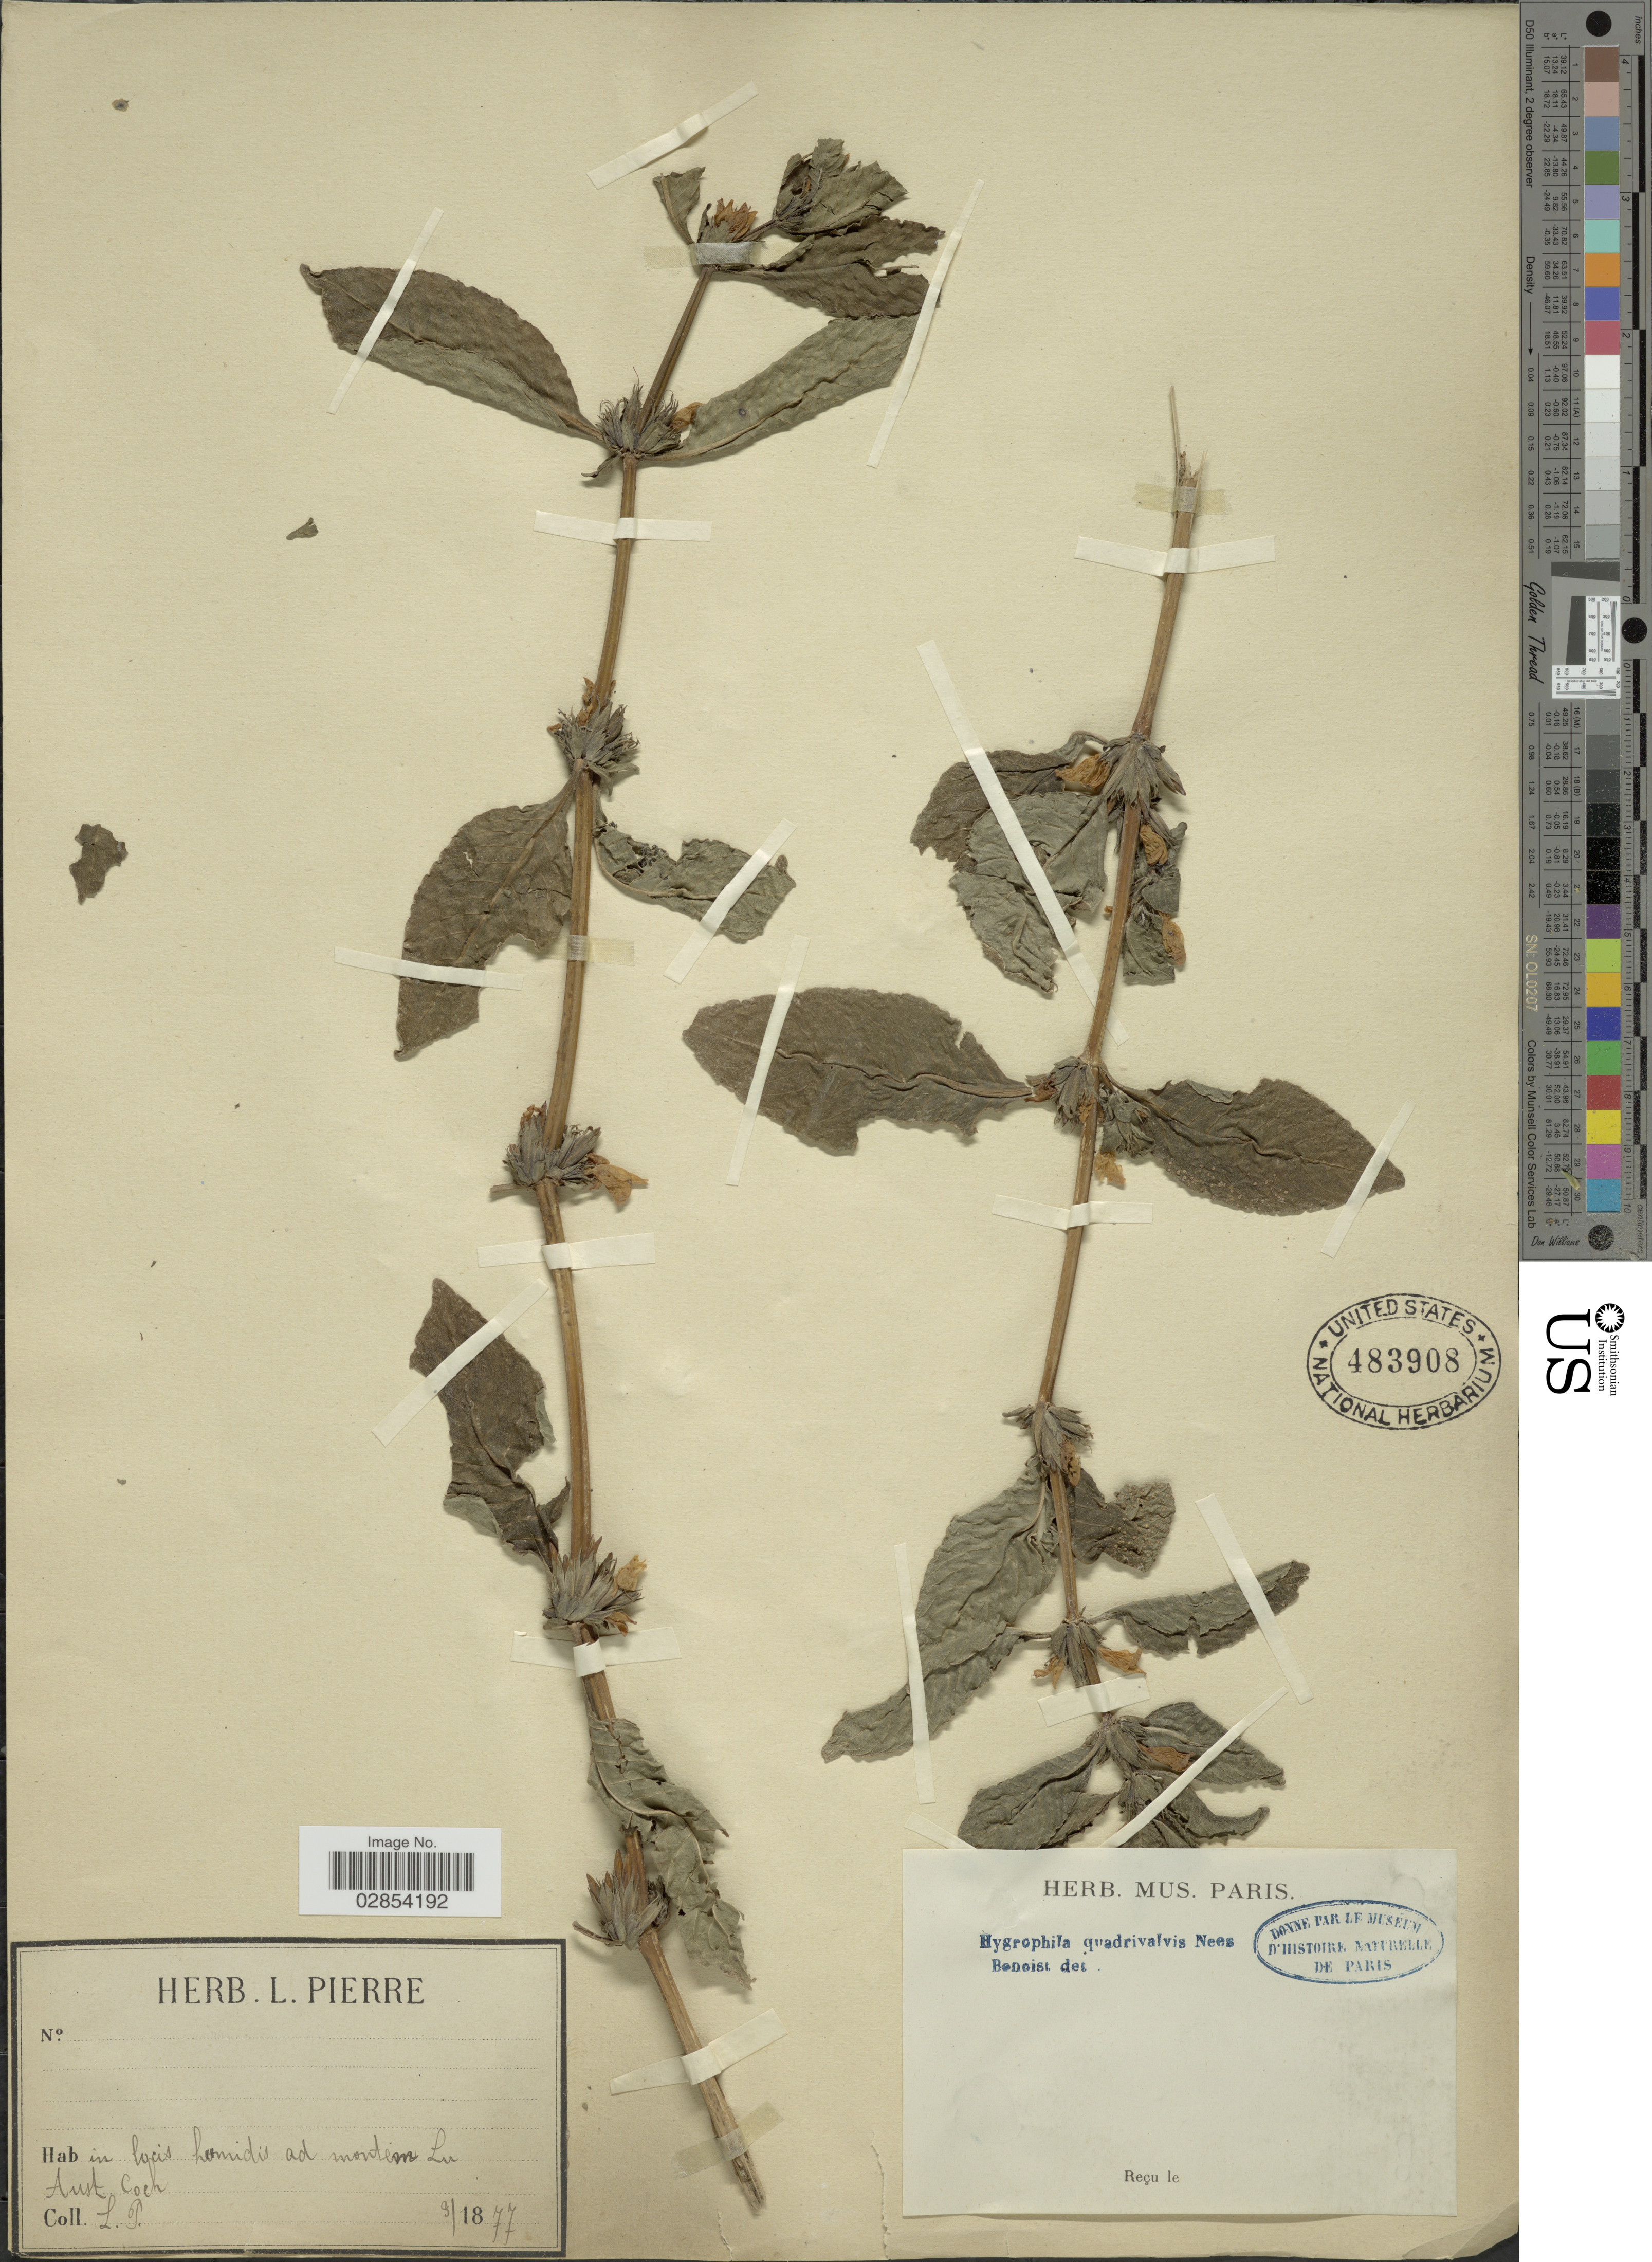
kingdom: Plantae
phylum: Tracheophyta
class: Magnoliopsida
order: Lamiales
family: Acanthaceae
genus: Hygrophila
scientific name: Hygrophila erecta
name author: (Burm. f.) Hochr.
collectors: L. Pierre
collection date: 1877-03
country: Vietnam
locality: In locis humidis ad montem Lu Aust Coch.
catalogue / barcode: US 483908